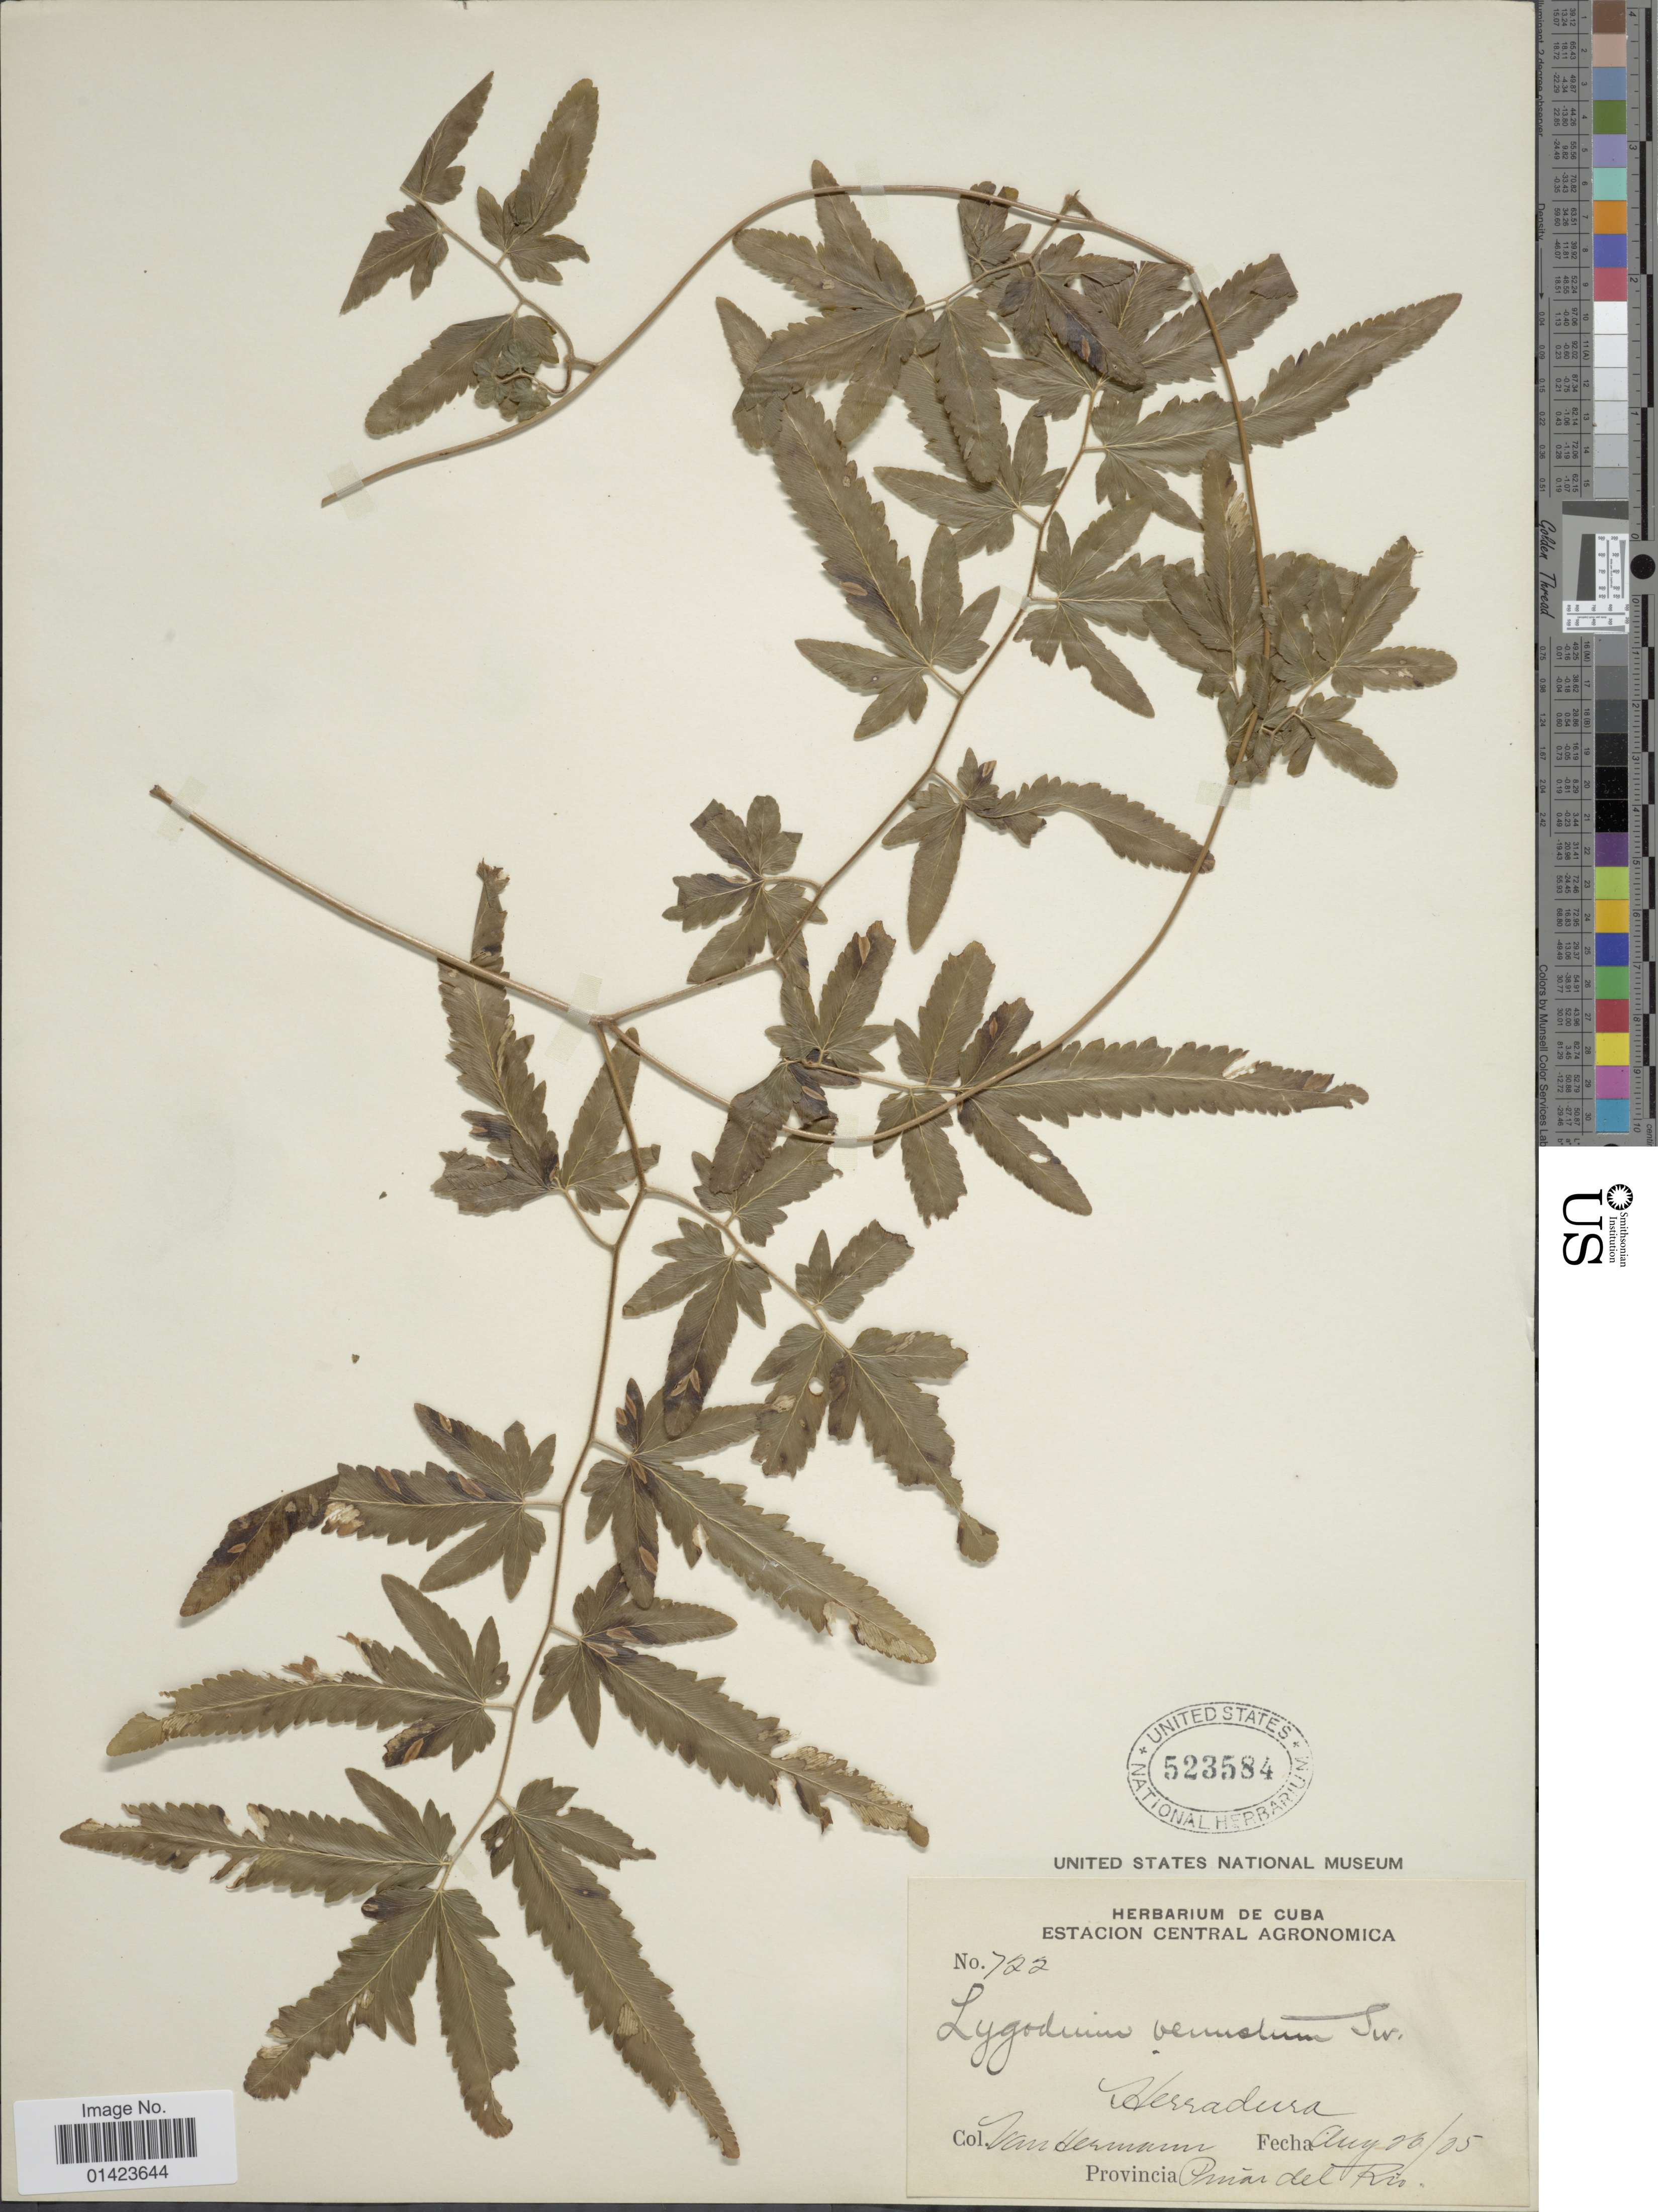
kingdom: Plantae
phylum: Tracheophyta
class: Polypodiopsida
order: Schizaeales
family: Lygodiaceae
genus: Lygodium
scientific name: Lygodium venustum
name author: Sw.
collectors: Van Hermann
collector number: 722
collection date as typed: Transcribed d/m/y: 26/8/35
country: Cuba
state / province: Pinar del Río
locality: Herradura, Provincia Pinar del Rio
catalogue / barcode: US 523584